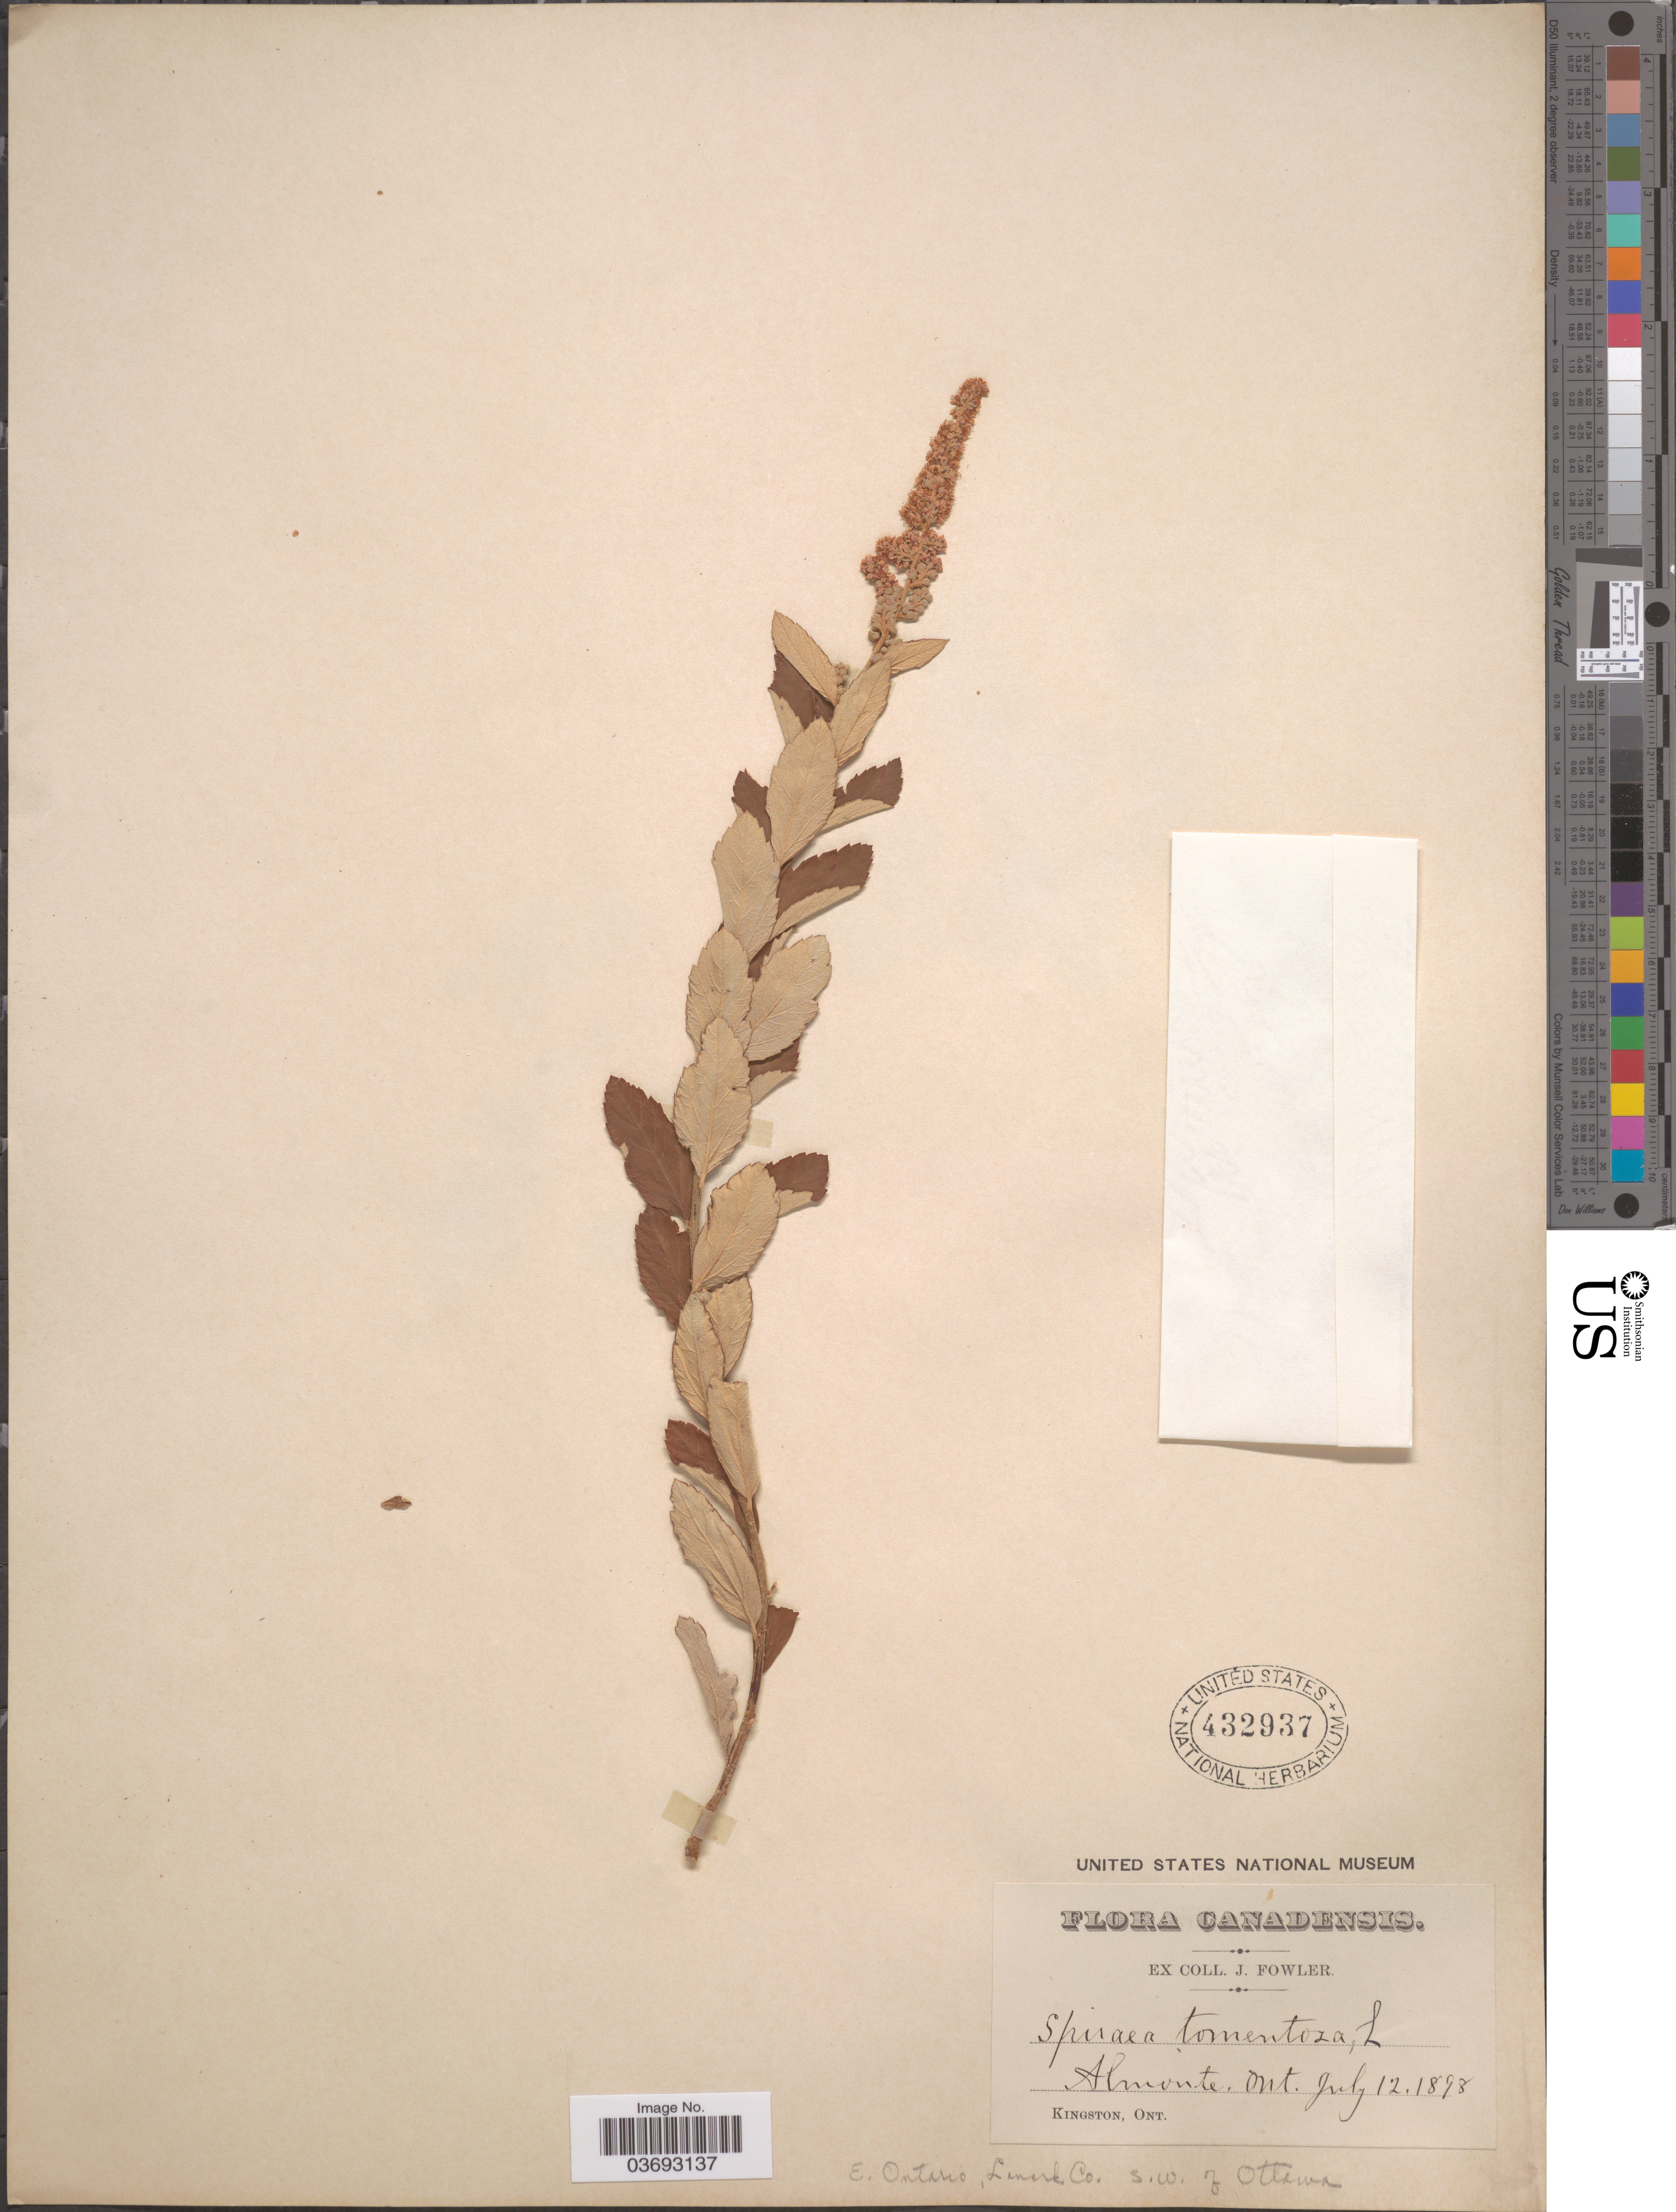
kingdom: Plantae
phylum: Tracheophyta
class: Magnoliopsida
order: Rosales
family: Rosaceae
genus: Spiraea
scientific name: Spiraea tomentosa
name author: L.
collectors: J. Fowler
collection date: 1898-07-12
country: Canada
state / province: Ontario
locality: Almonte. E. Ontario, Lanark Co. S.W. of Ottawa.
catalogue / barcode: US 432937